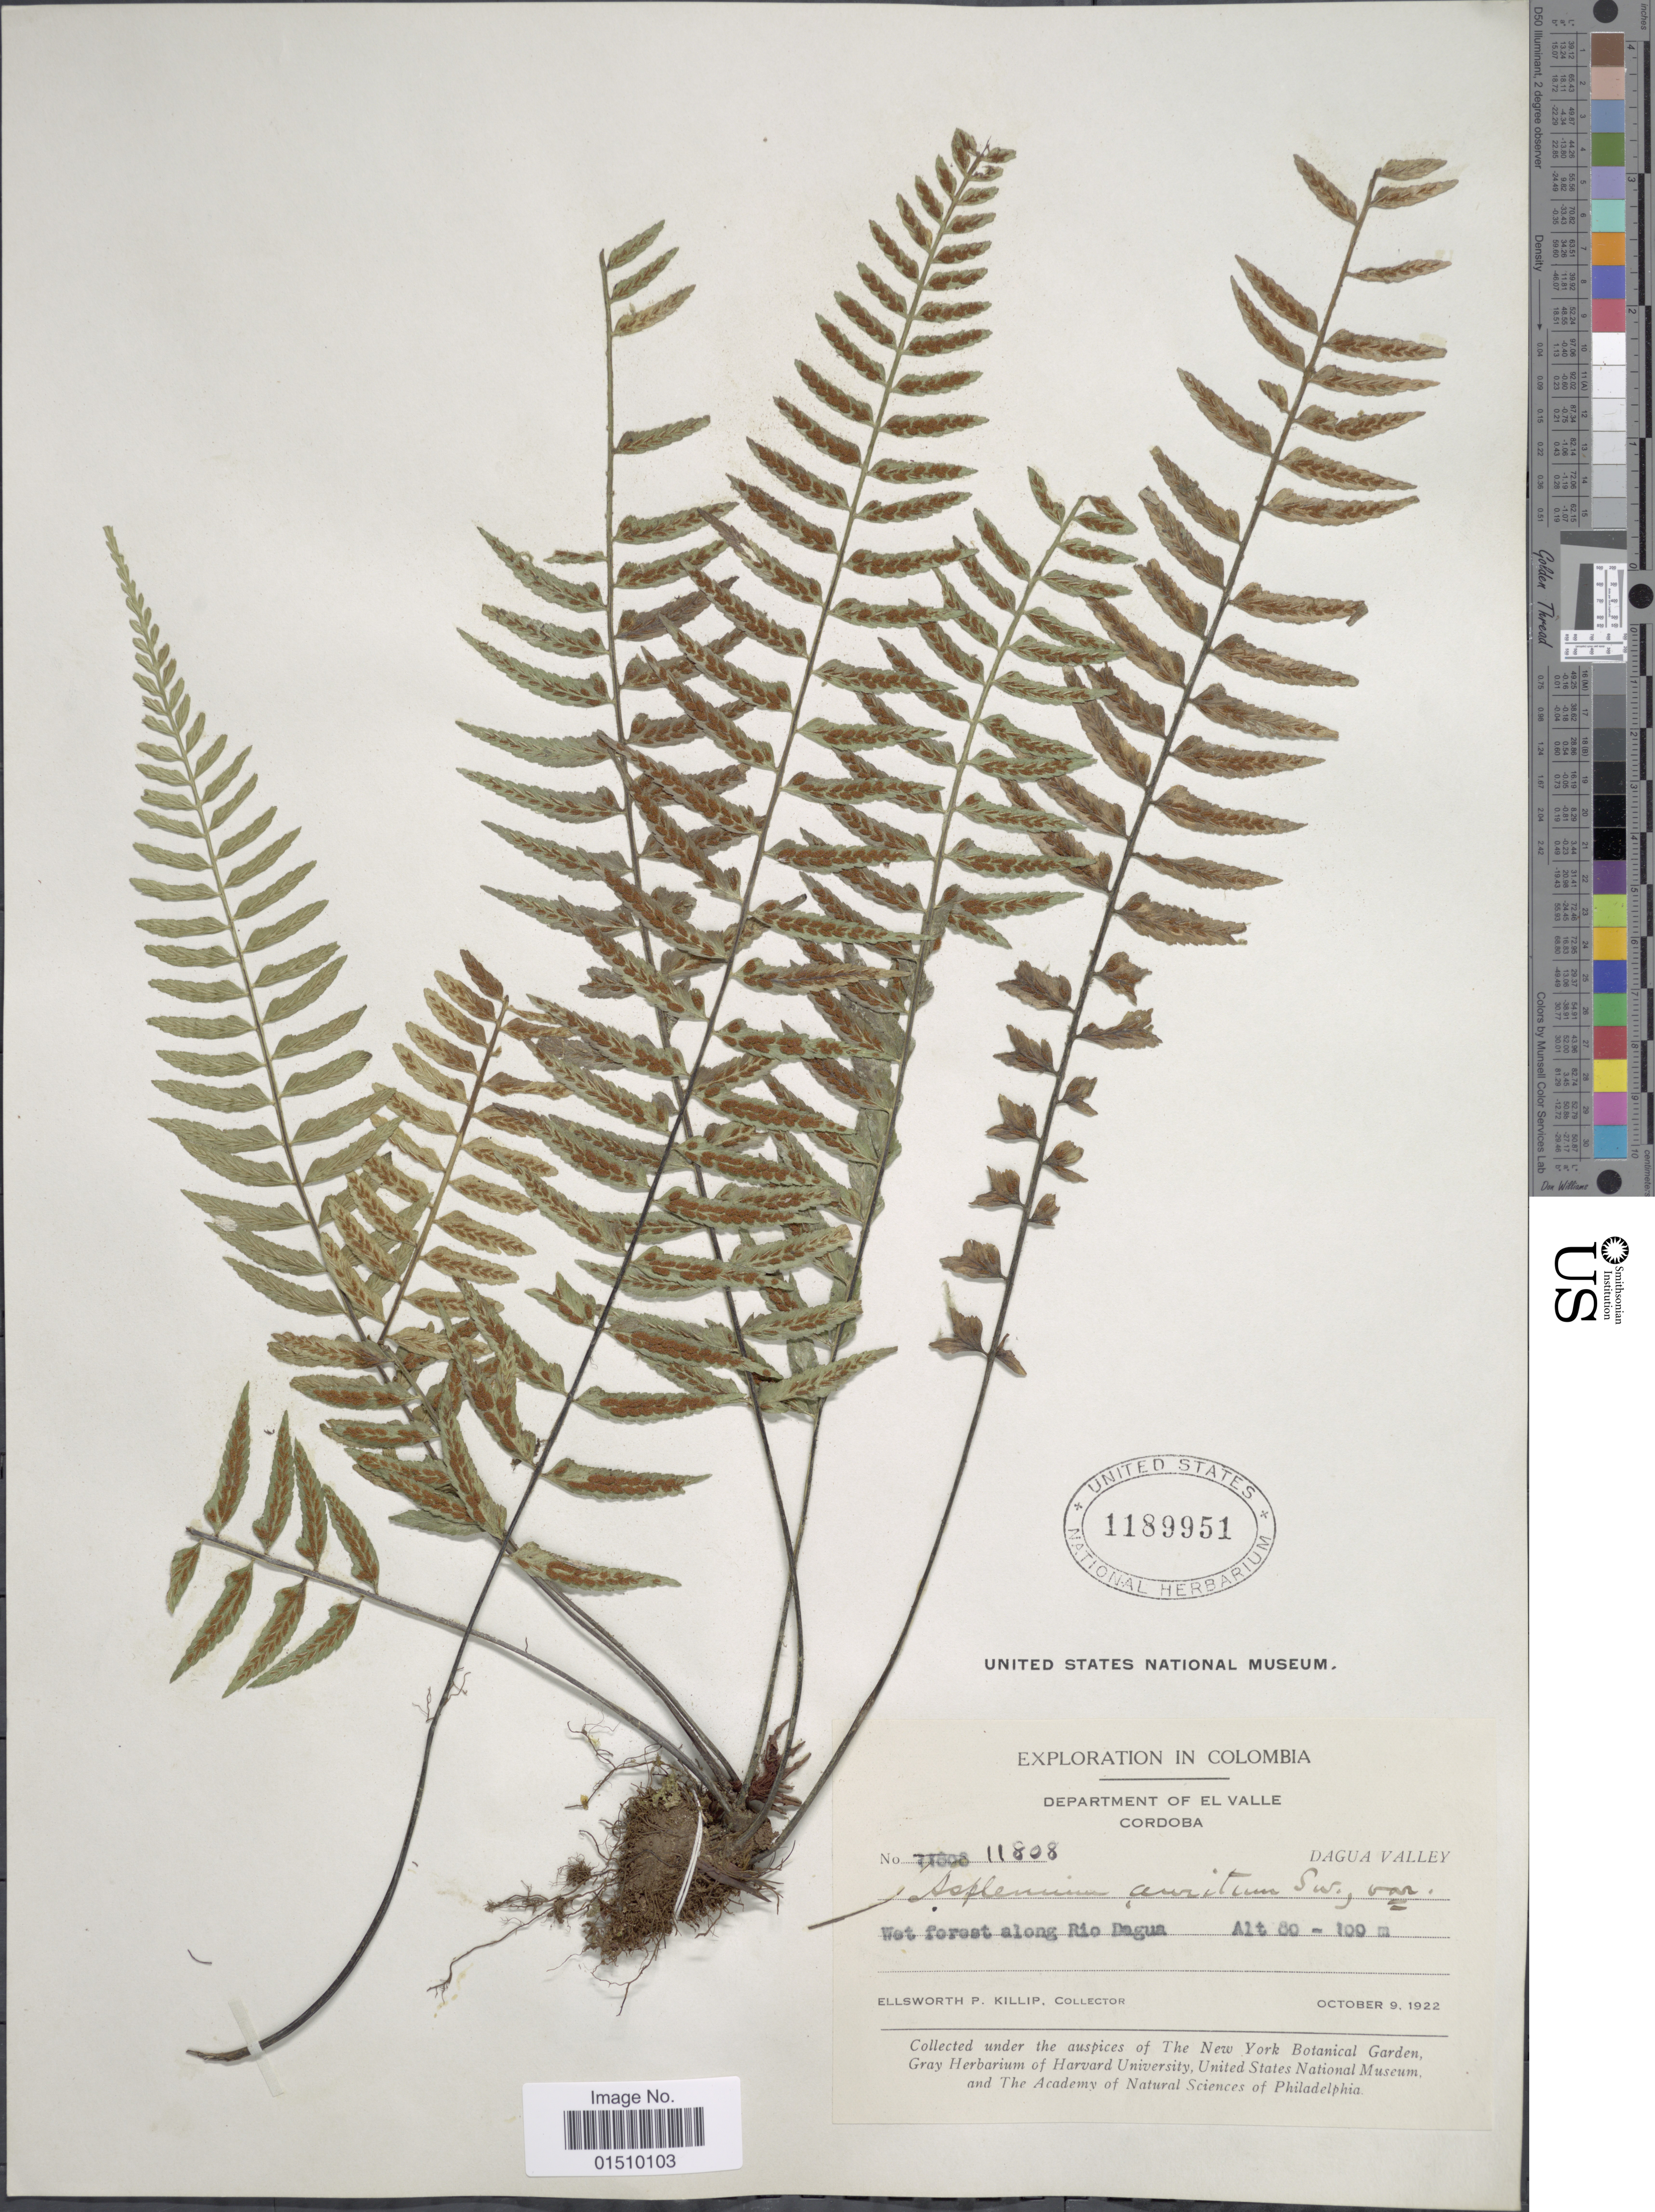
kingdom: Plantae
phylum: Tracheophyta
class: Polypodiopsida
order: Polypodiales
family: Aspleniaceae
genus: Asplenium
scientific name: Asplenium auritum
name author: Sw.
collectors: E. P. Killip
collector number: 11808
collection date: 1922-10-09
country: Colombia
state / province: Valle del Cauca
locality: Colombia, Department of El Valle Cordoba, Dagau Valley.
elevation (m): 80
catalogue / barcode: US 1189951